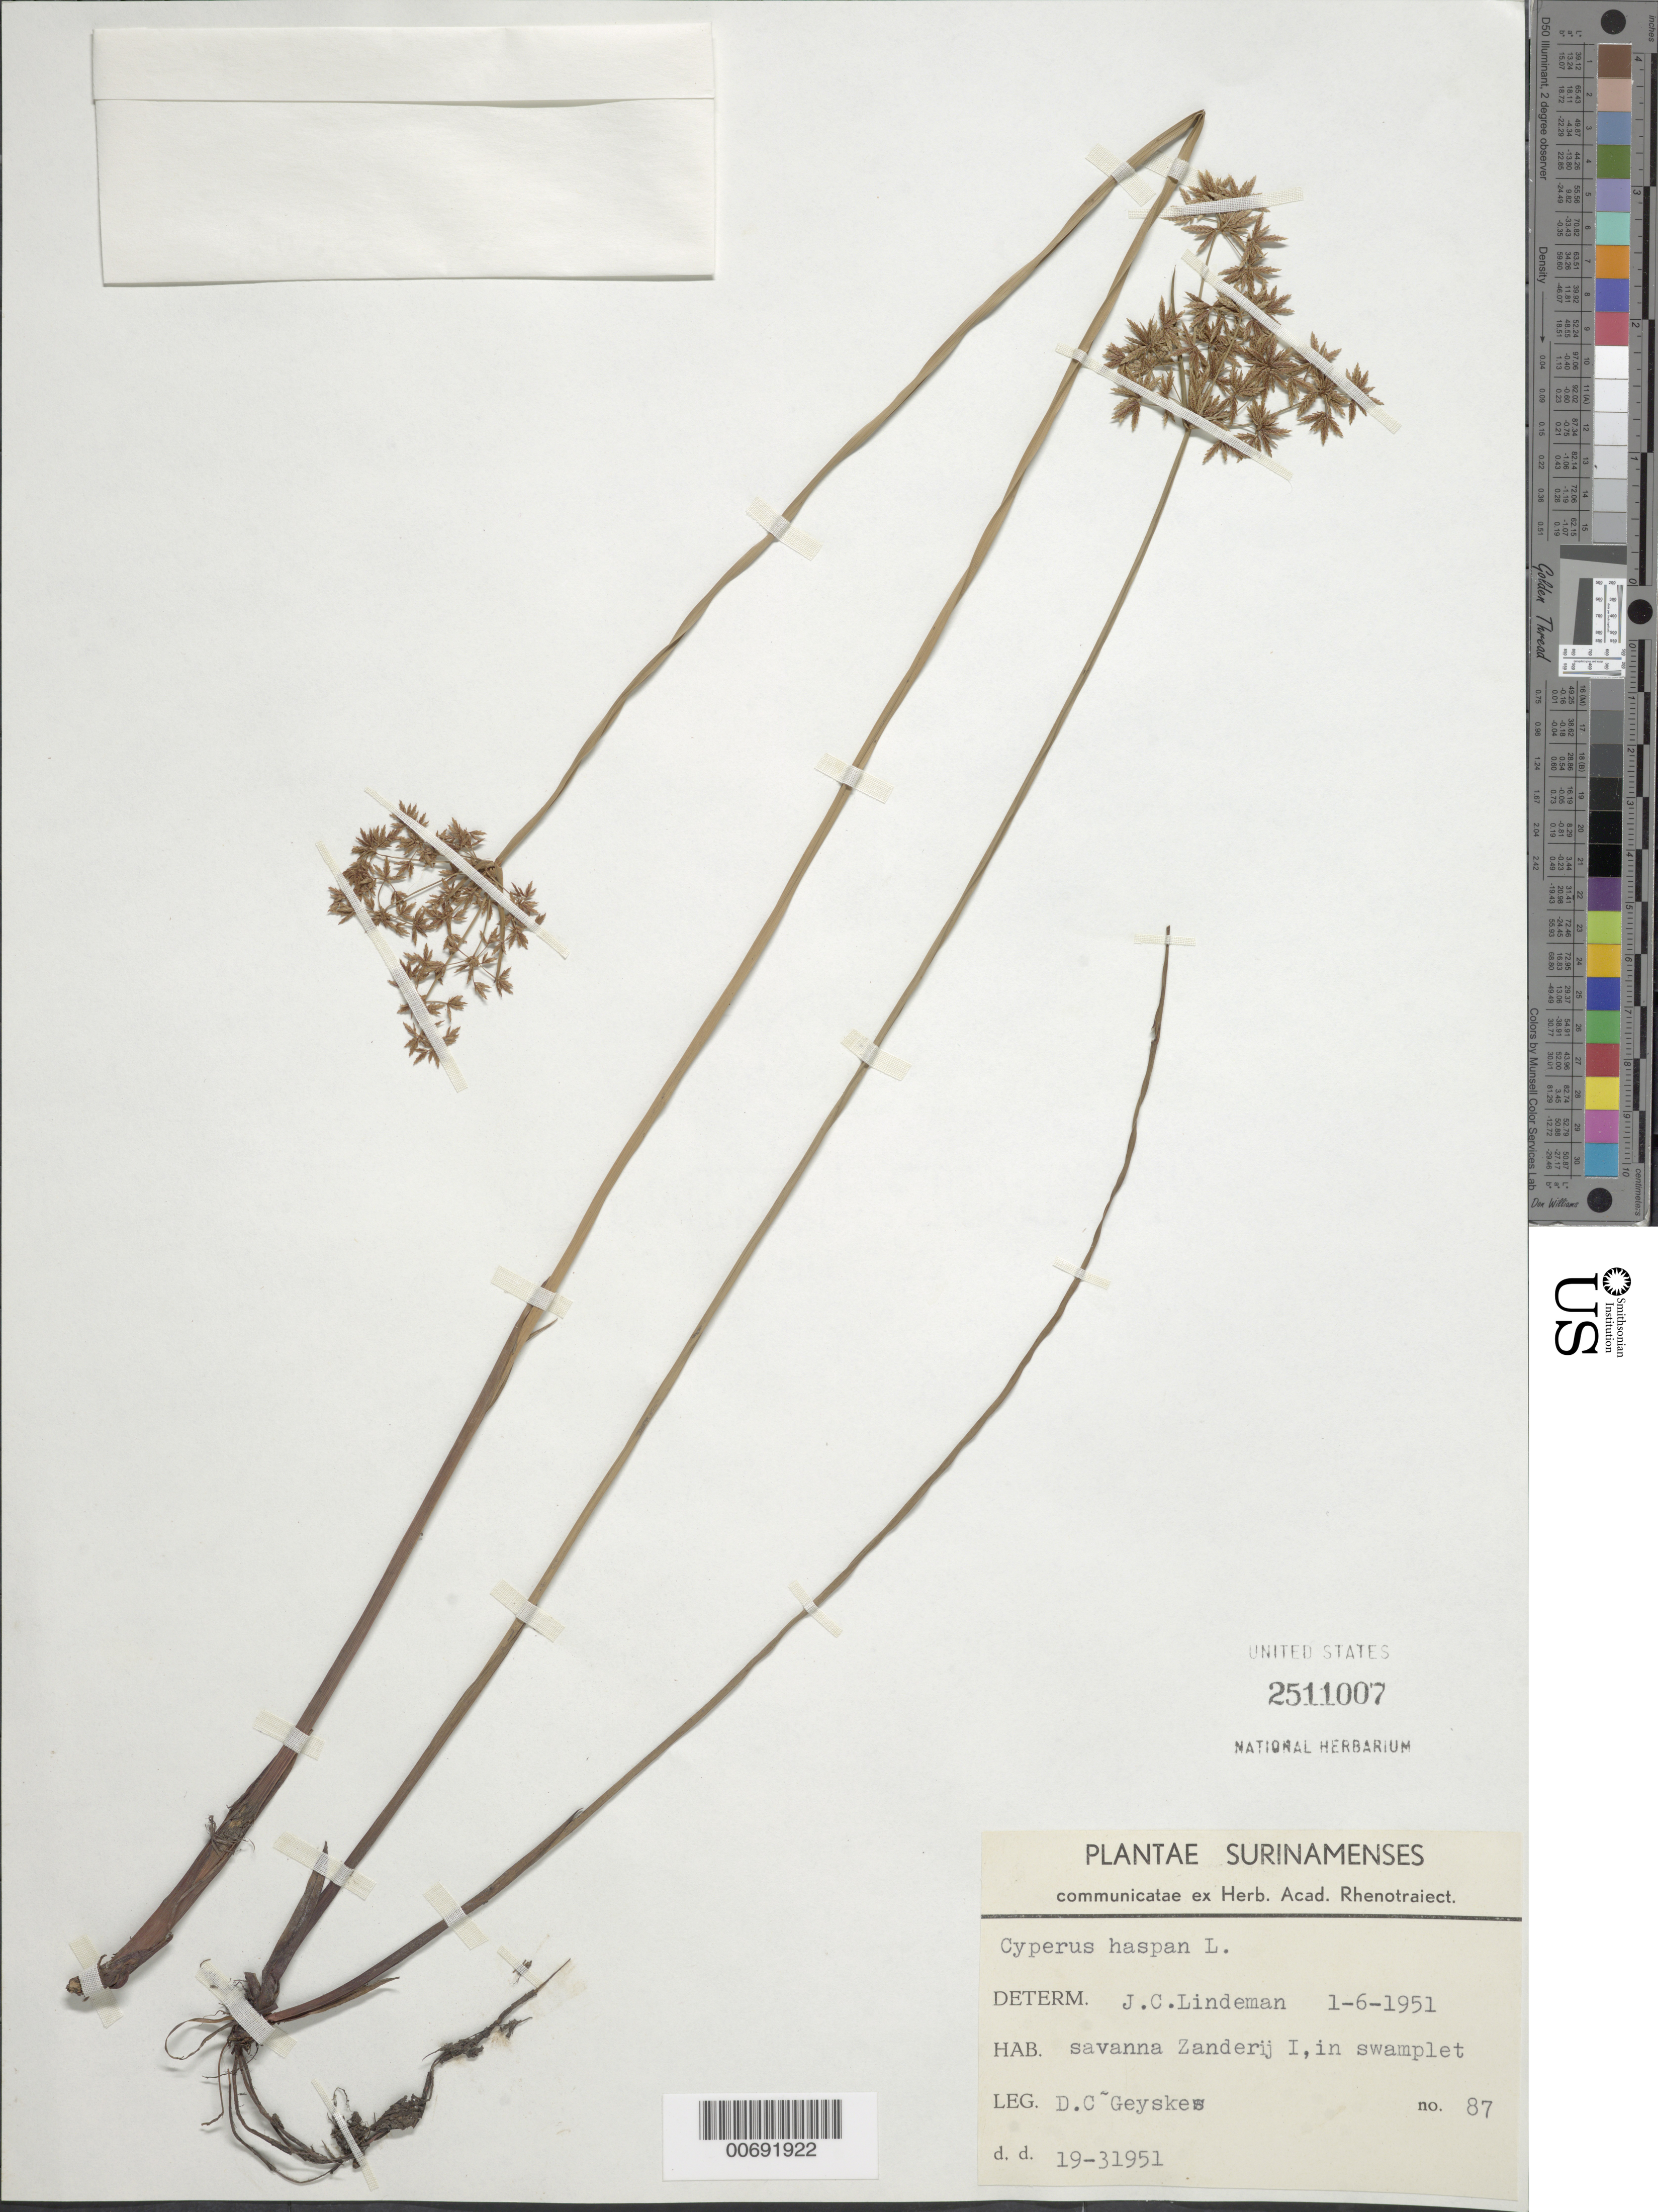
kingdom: Plantae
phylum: Tracheophyta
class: Liliopsida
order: Poales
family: Cyperaceae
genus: Cyperus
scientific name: Cyperus haspan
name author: L.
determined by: Lindeman, J. C.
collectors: D. Geijskes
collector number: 87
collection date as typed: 19-Mar-51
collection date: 1951-03-19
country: Suriname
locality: Zanderij Savanna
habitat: Swamplet; savanna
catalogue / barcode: US 2511007